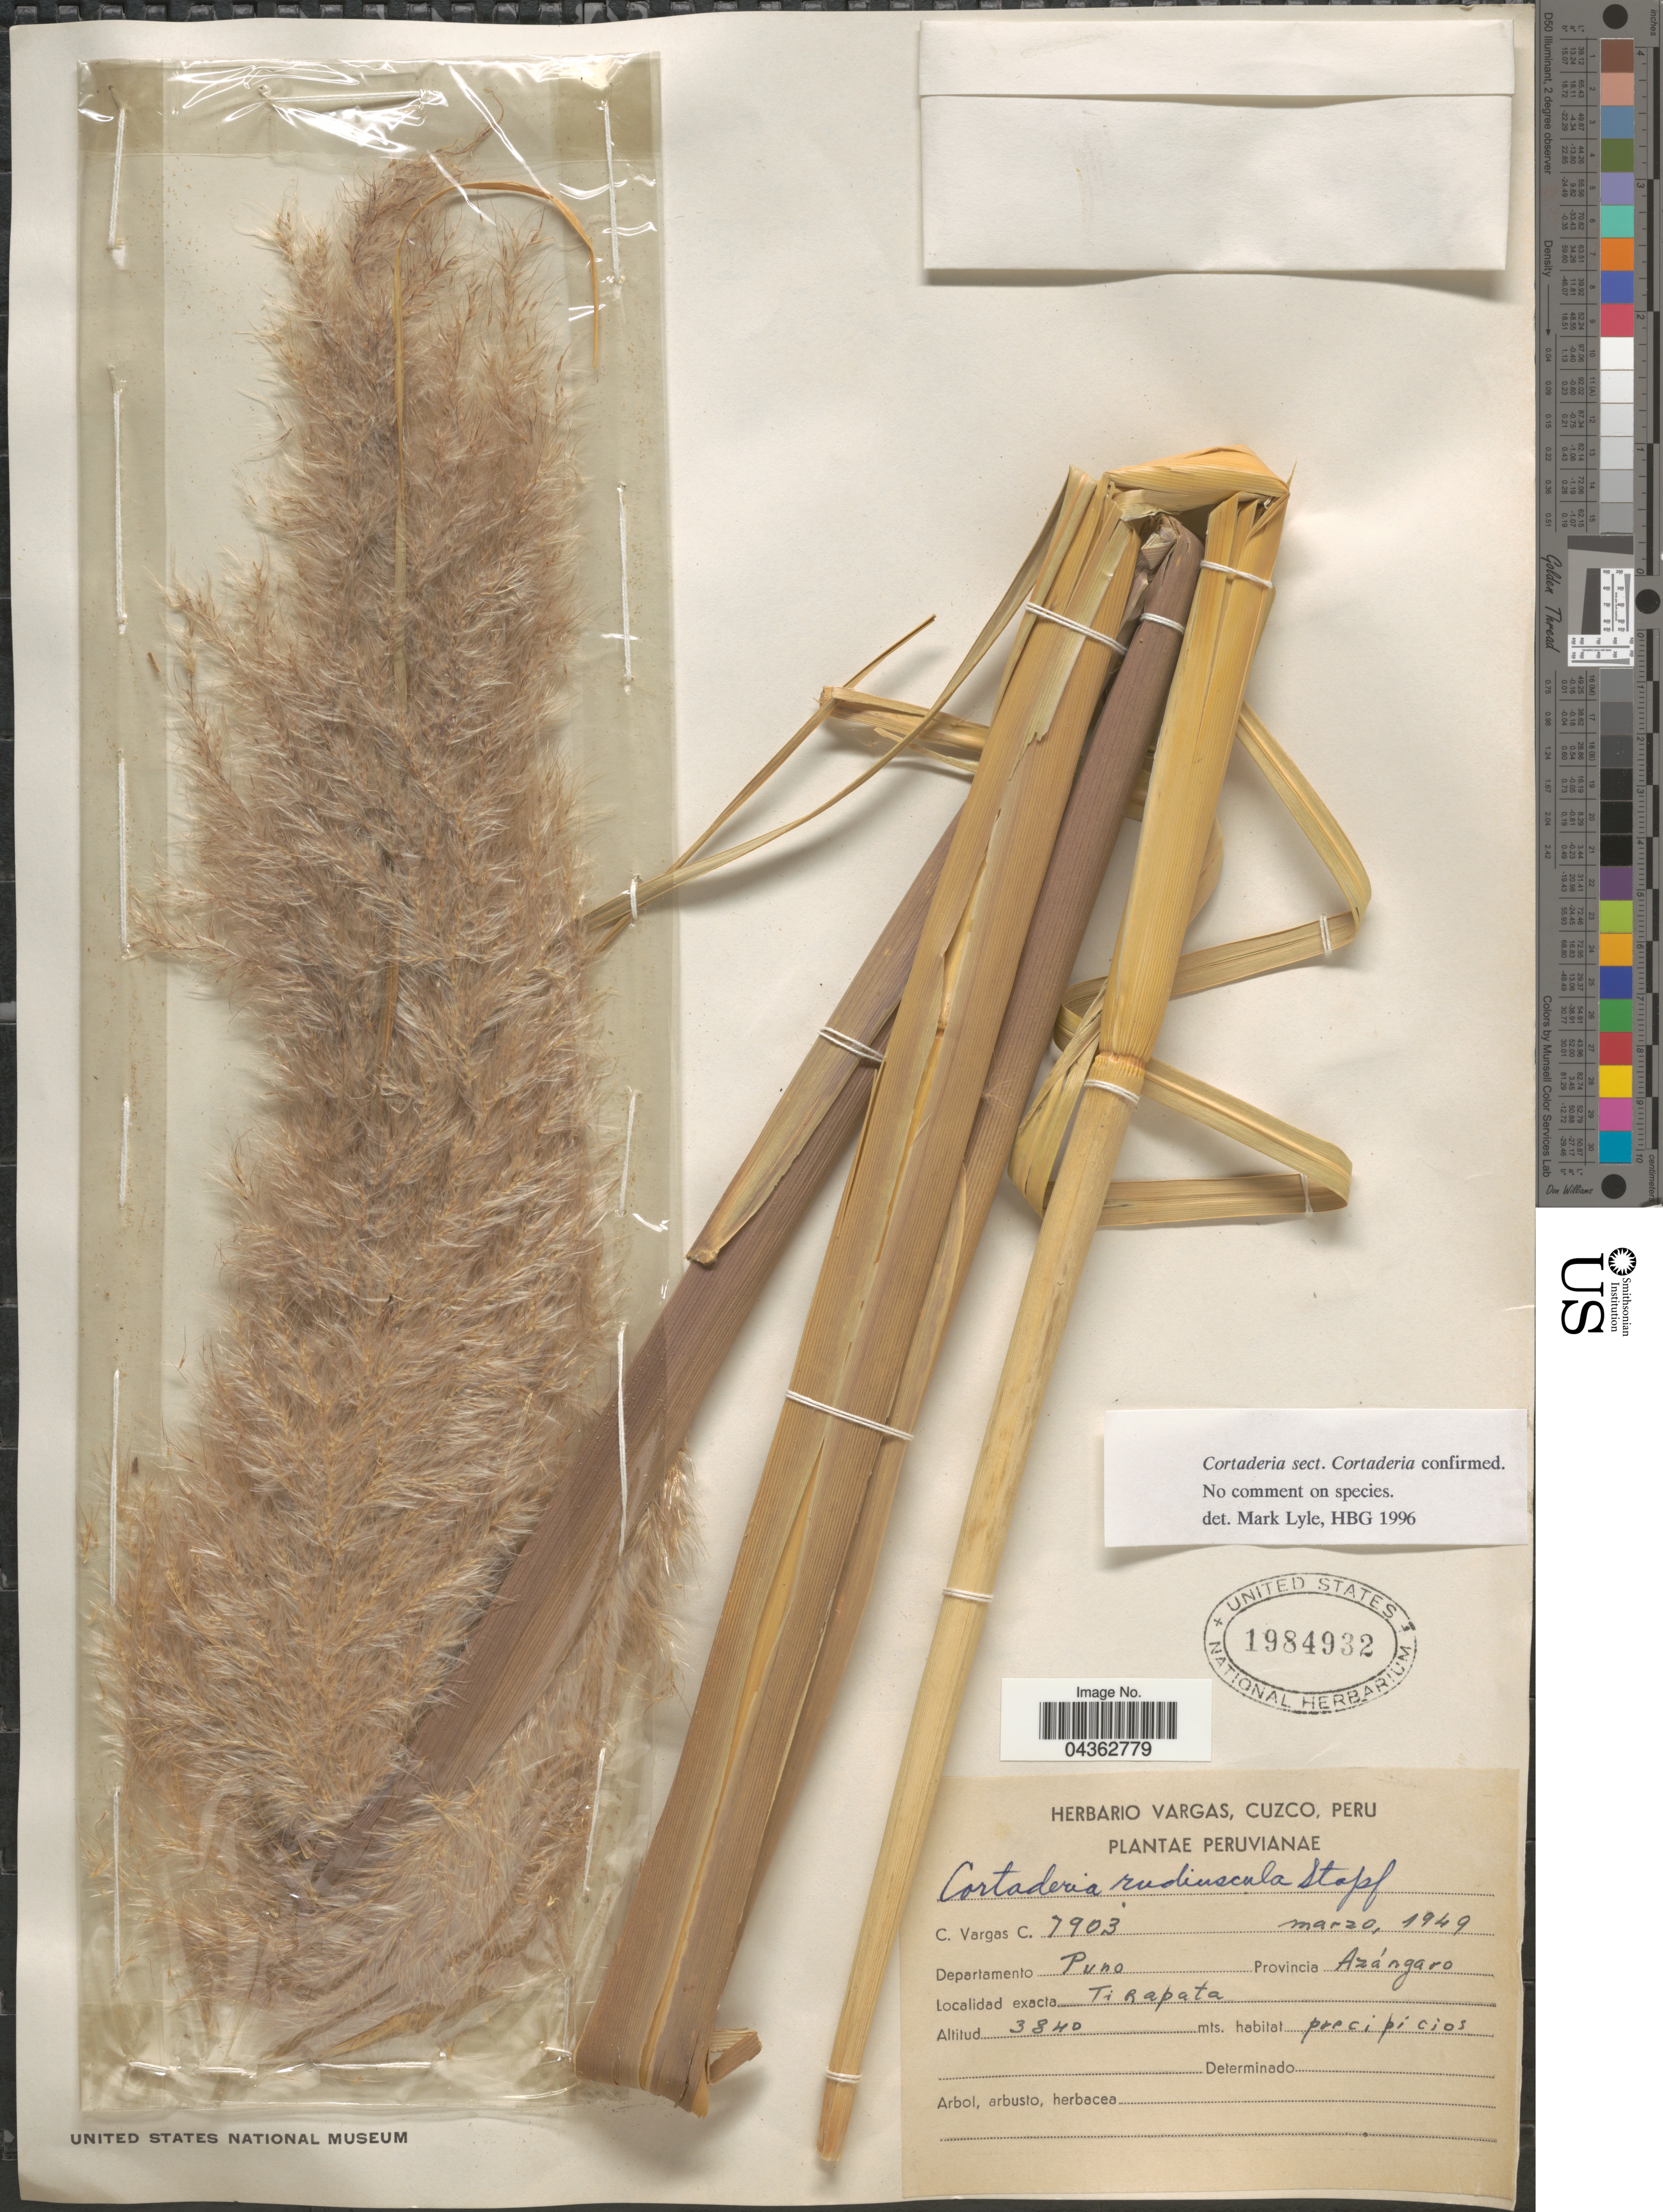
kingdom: Plantae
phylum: Tracheophyta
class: Liliopsida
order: Poales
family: Poaceae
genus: Cortaderia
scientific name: Cortaderia rudiuscula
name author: Stapf in Gardner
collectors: C. Vargas Calderón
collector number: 7903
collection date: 1949-03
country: Peru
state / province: Puno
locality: Departamento Puno. Provincia Azángaro.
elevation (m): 3840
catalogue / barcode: US 1984932